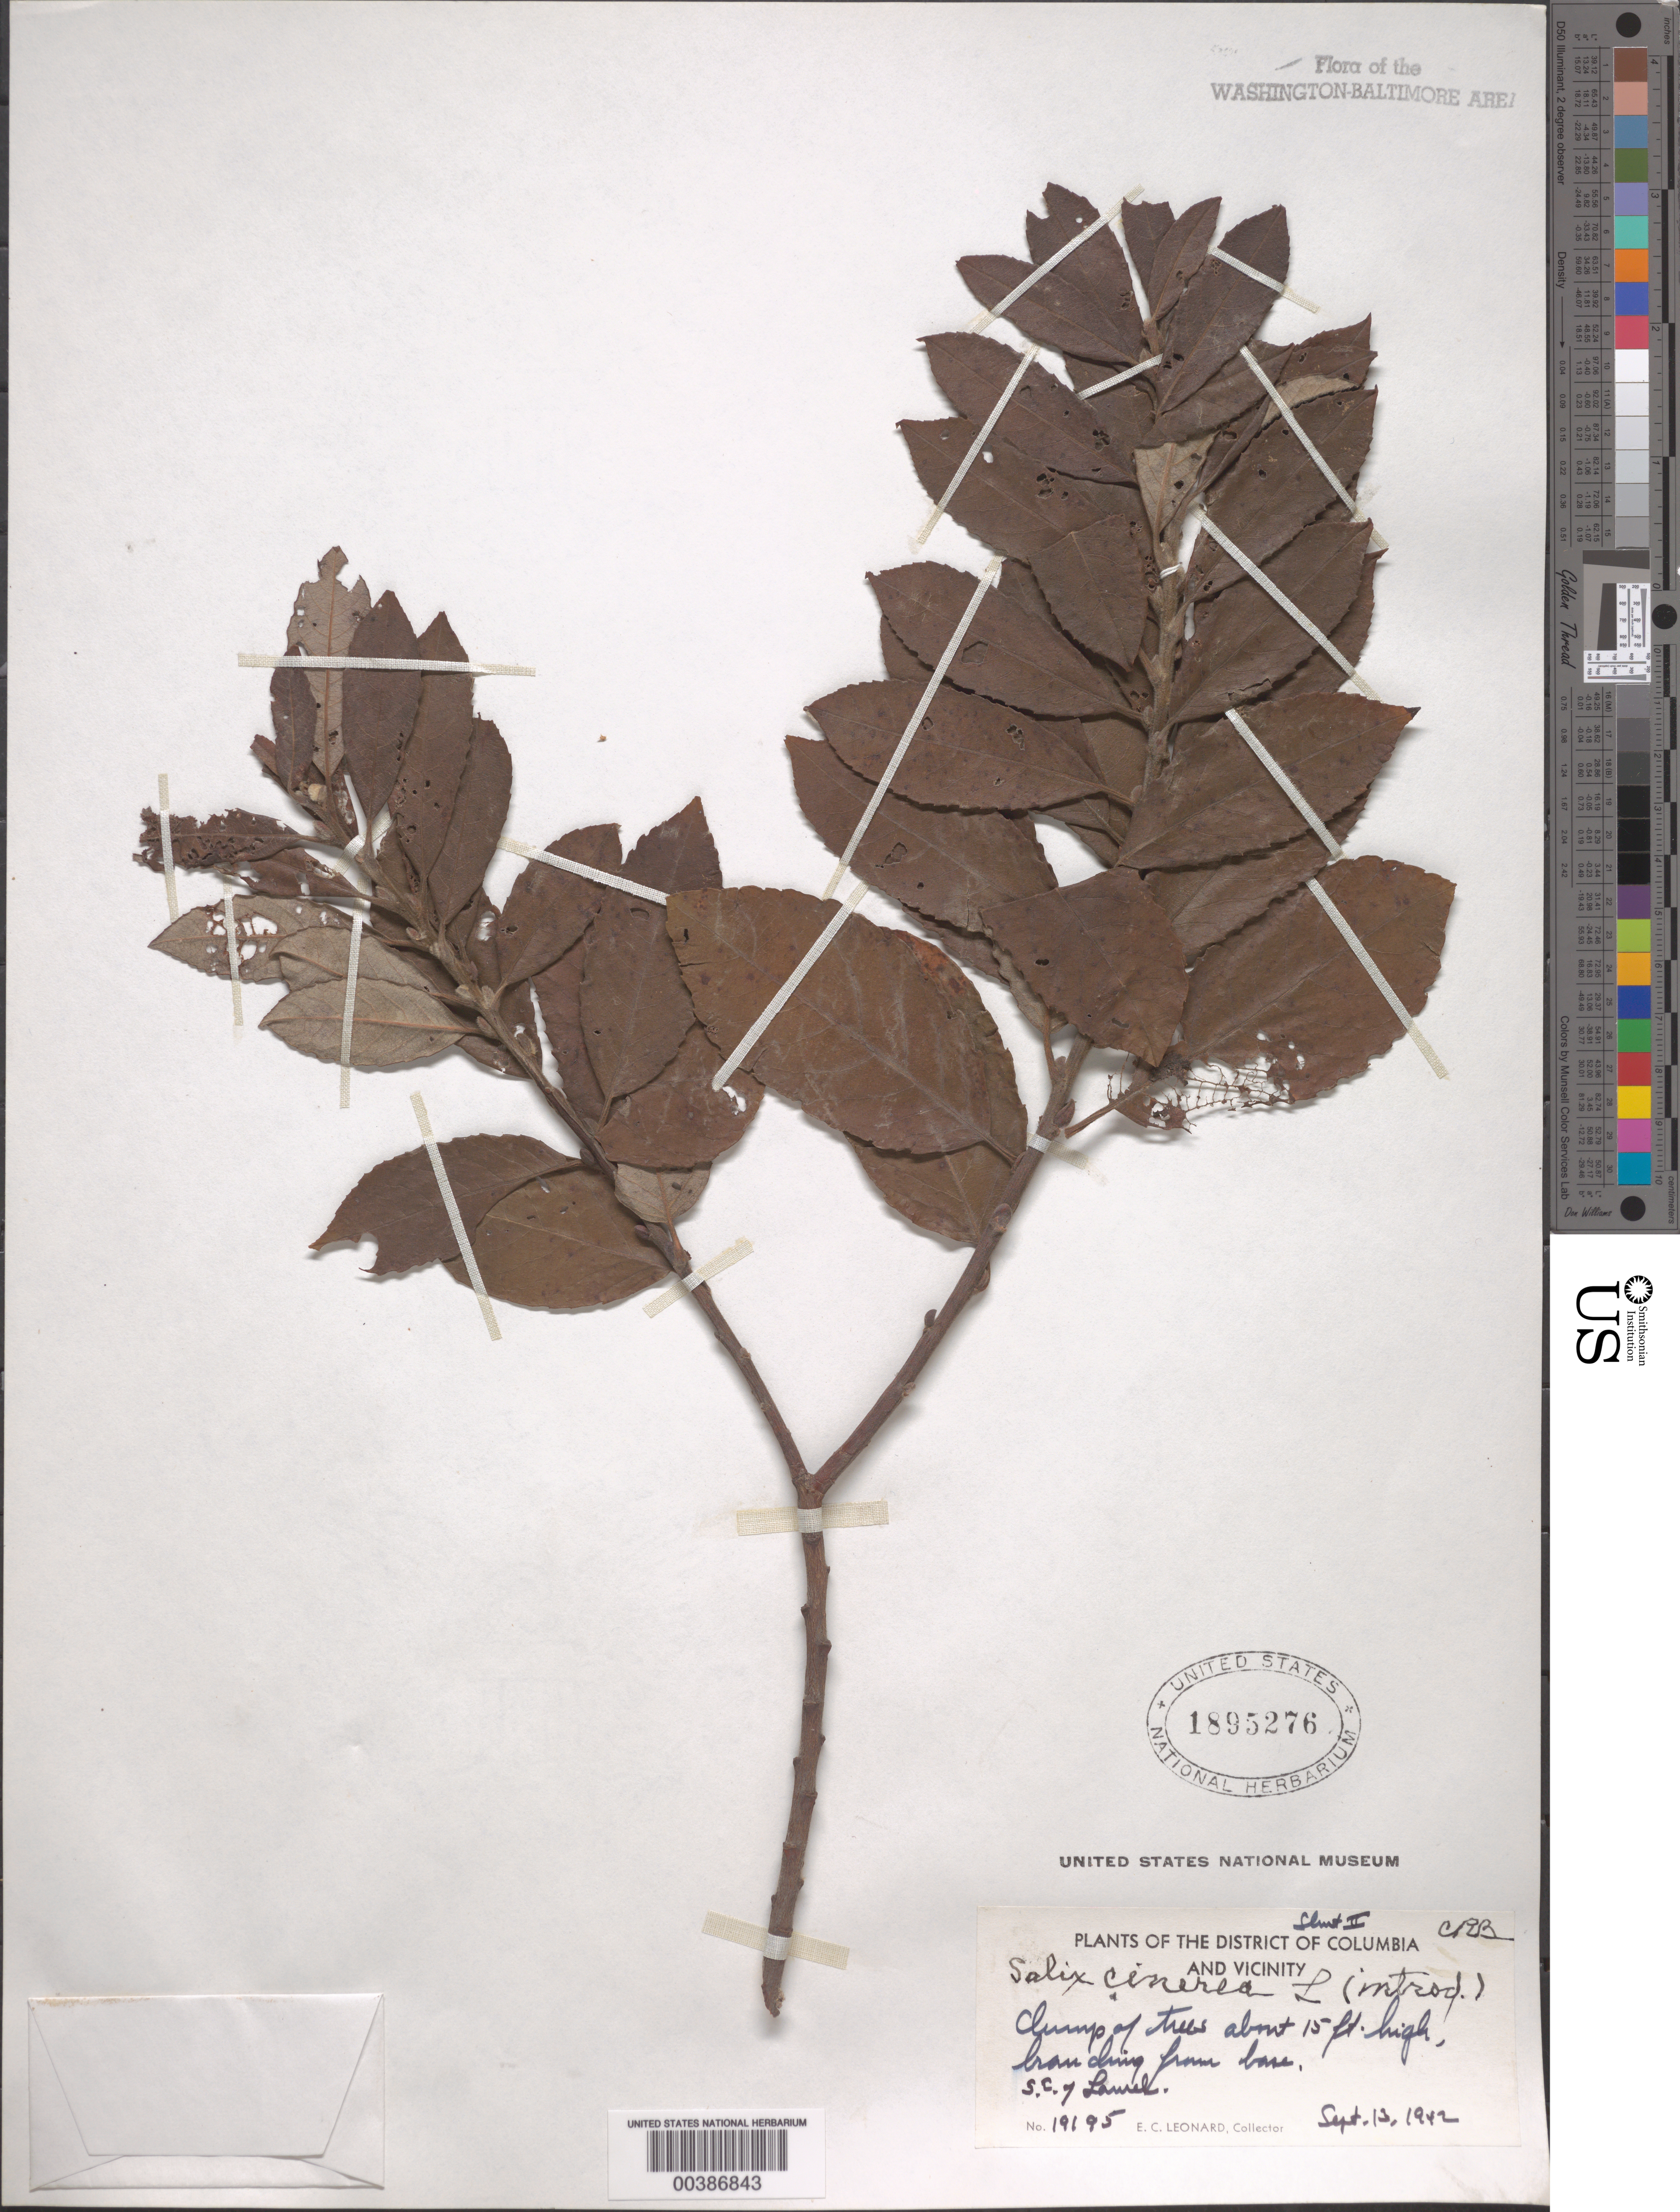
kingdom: Plantae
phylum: Tracheophyta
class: Magnoliopsida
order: Malpighiales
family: Salicaceae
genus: Salix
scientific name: Salix cinerea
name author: L.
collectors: E. C. Leonard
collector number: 19195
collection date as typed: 13 Sep 1942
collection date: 1942-09-13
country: United States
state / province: Maryland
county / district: Prince George's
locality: Southeast of Laurel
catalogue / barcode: US 1895276